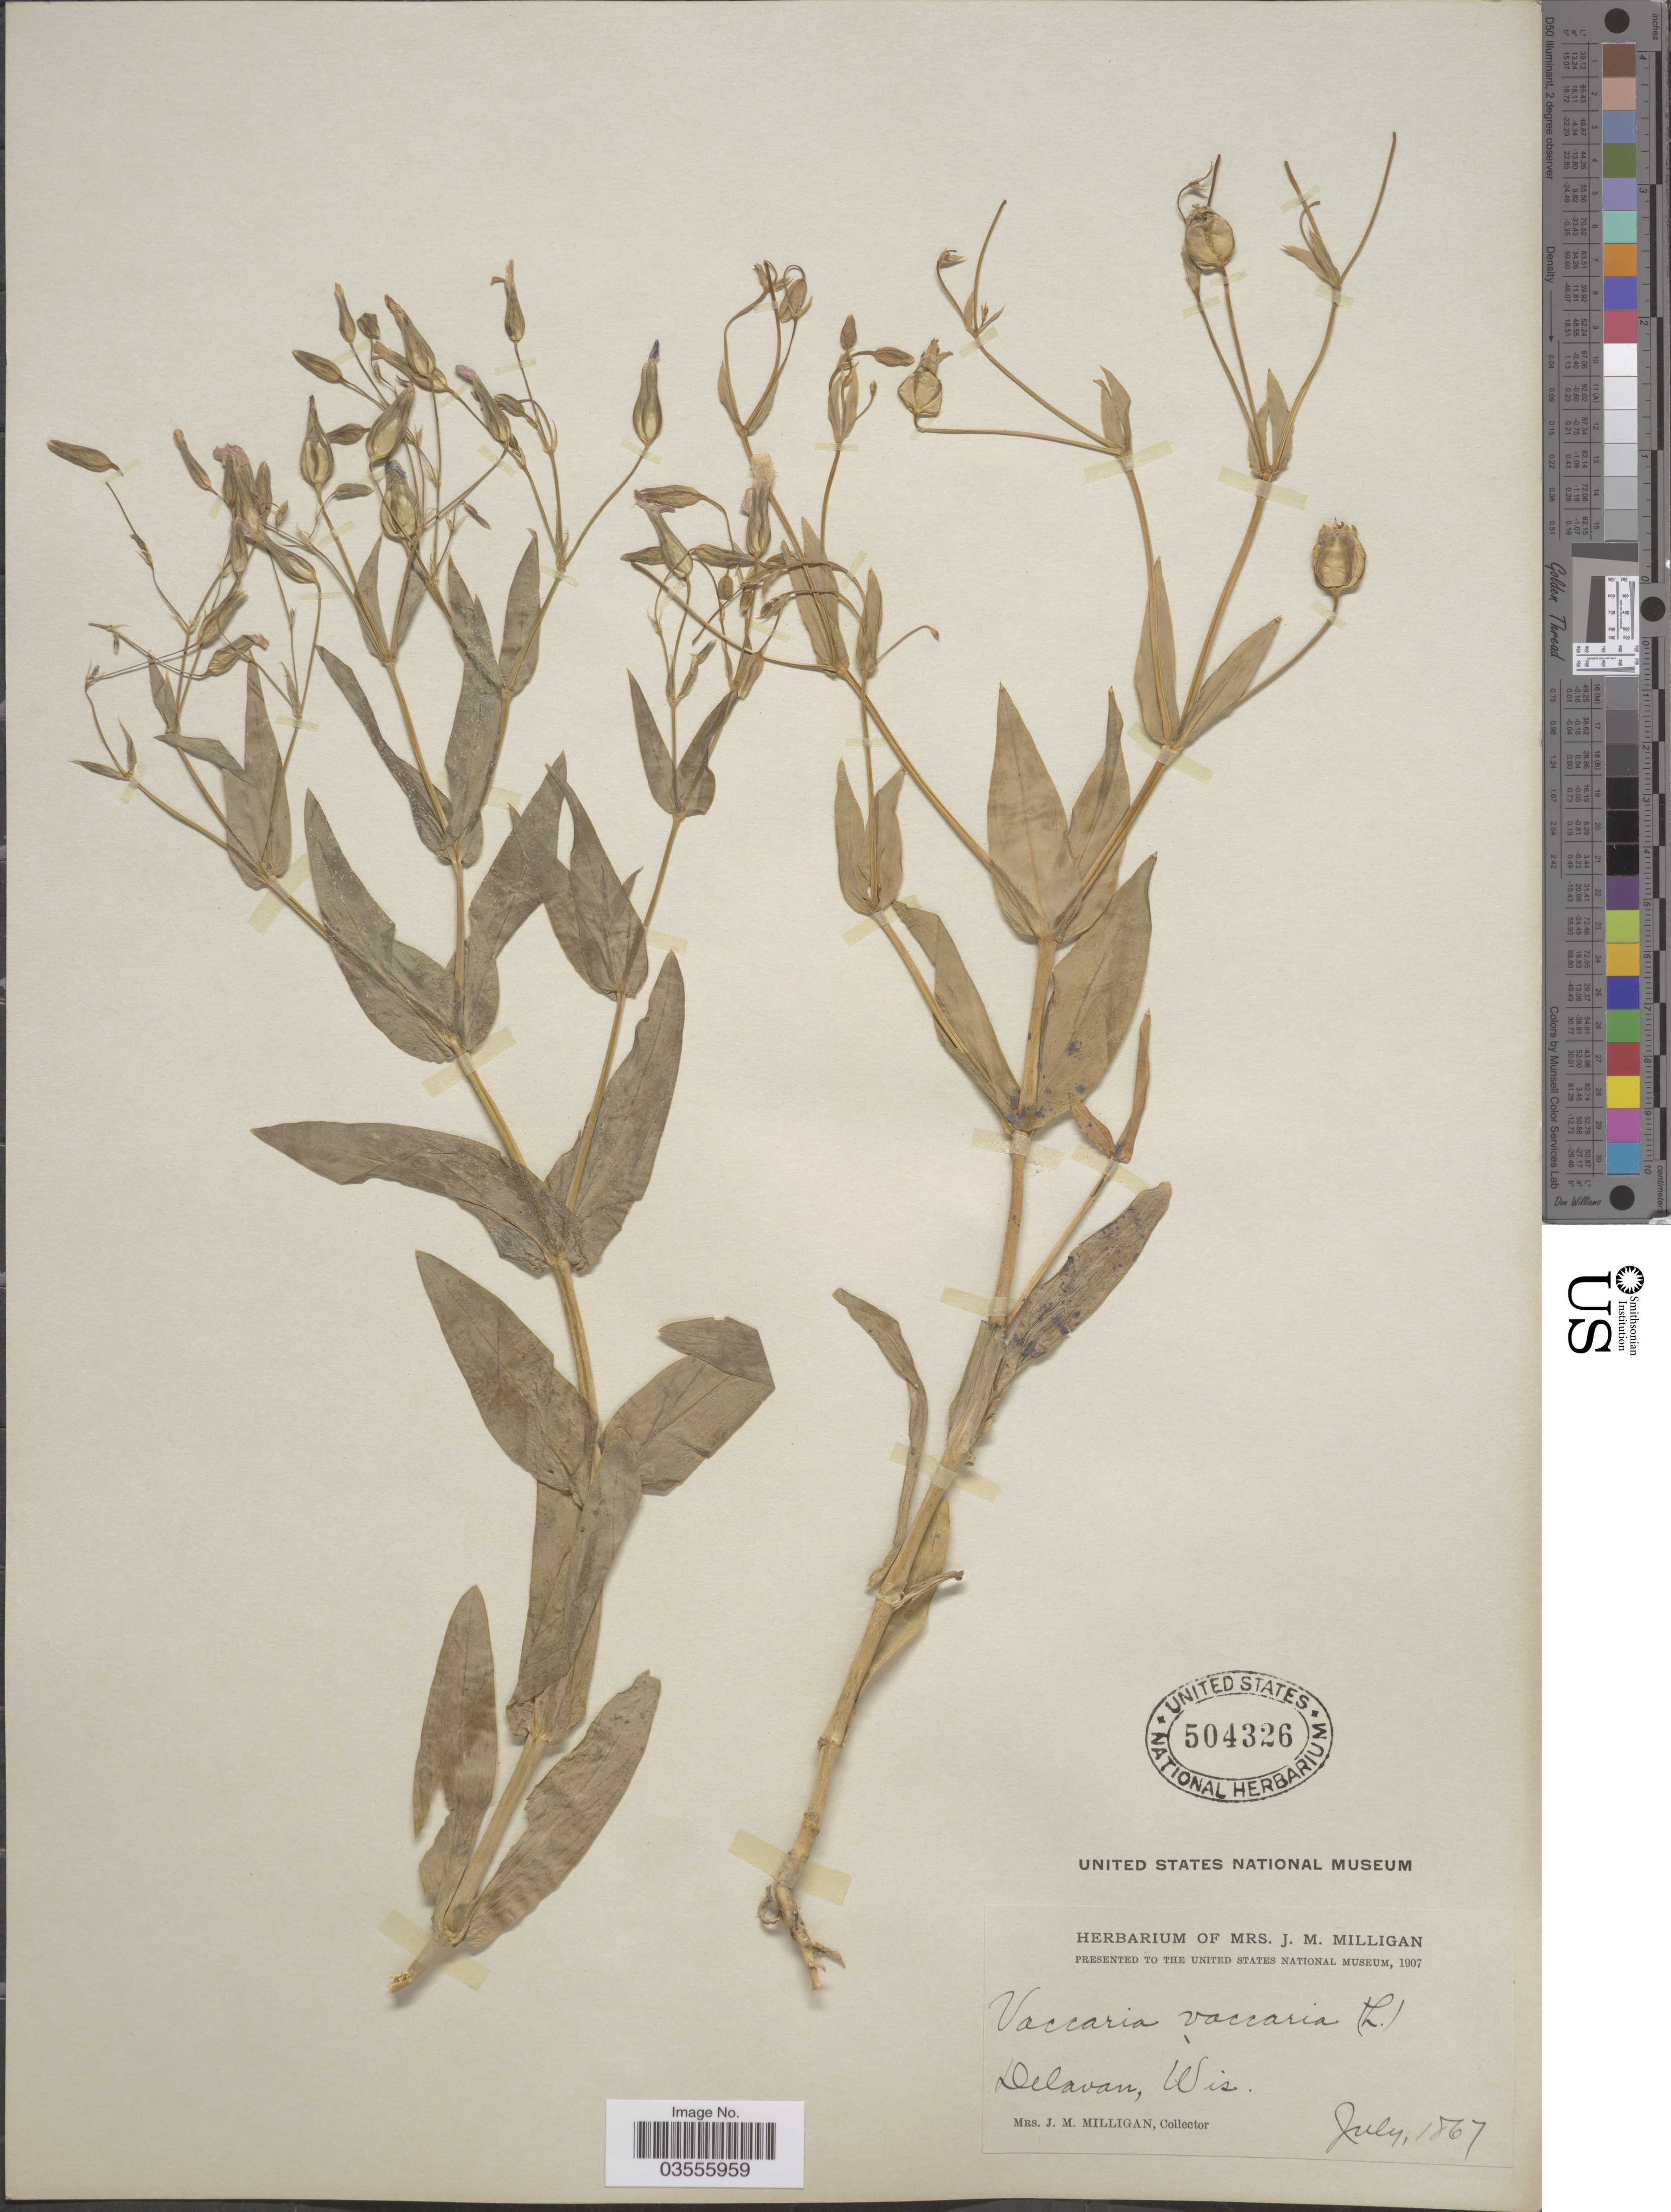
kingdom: Plantae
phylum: Tracheophyta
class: Magnoliopsida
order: Caryophyllales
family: Caryophyllaceae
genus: Gypsophila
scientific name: Gypsophila vaccaria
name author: (L.) Sm.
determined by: Strong, M. T., (US), Smithsonian Institution - National Museum of Natural History (UNITED STATES)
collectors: J. Milligan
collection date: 1867-07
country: United States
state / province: Wisconsin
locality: Delavan.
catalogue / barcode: US 504326